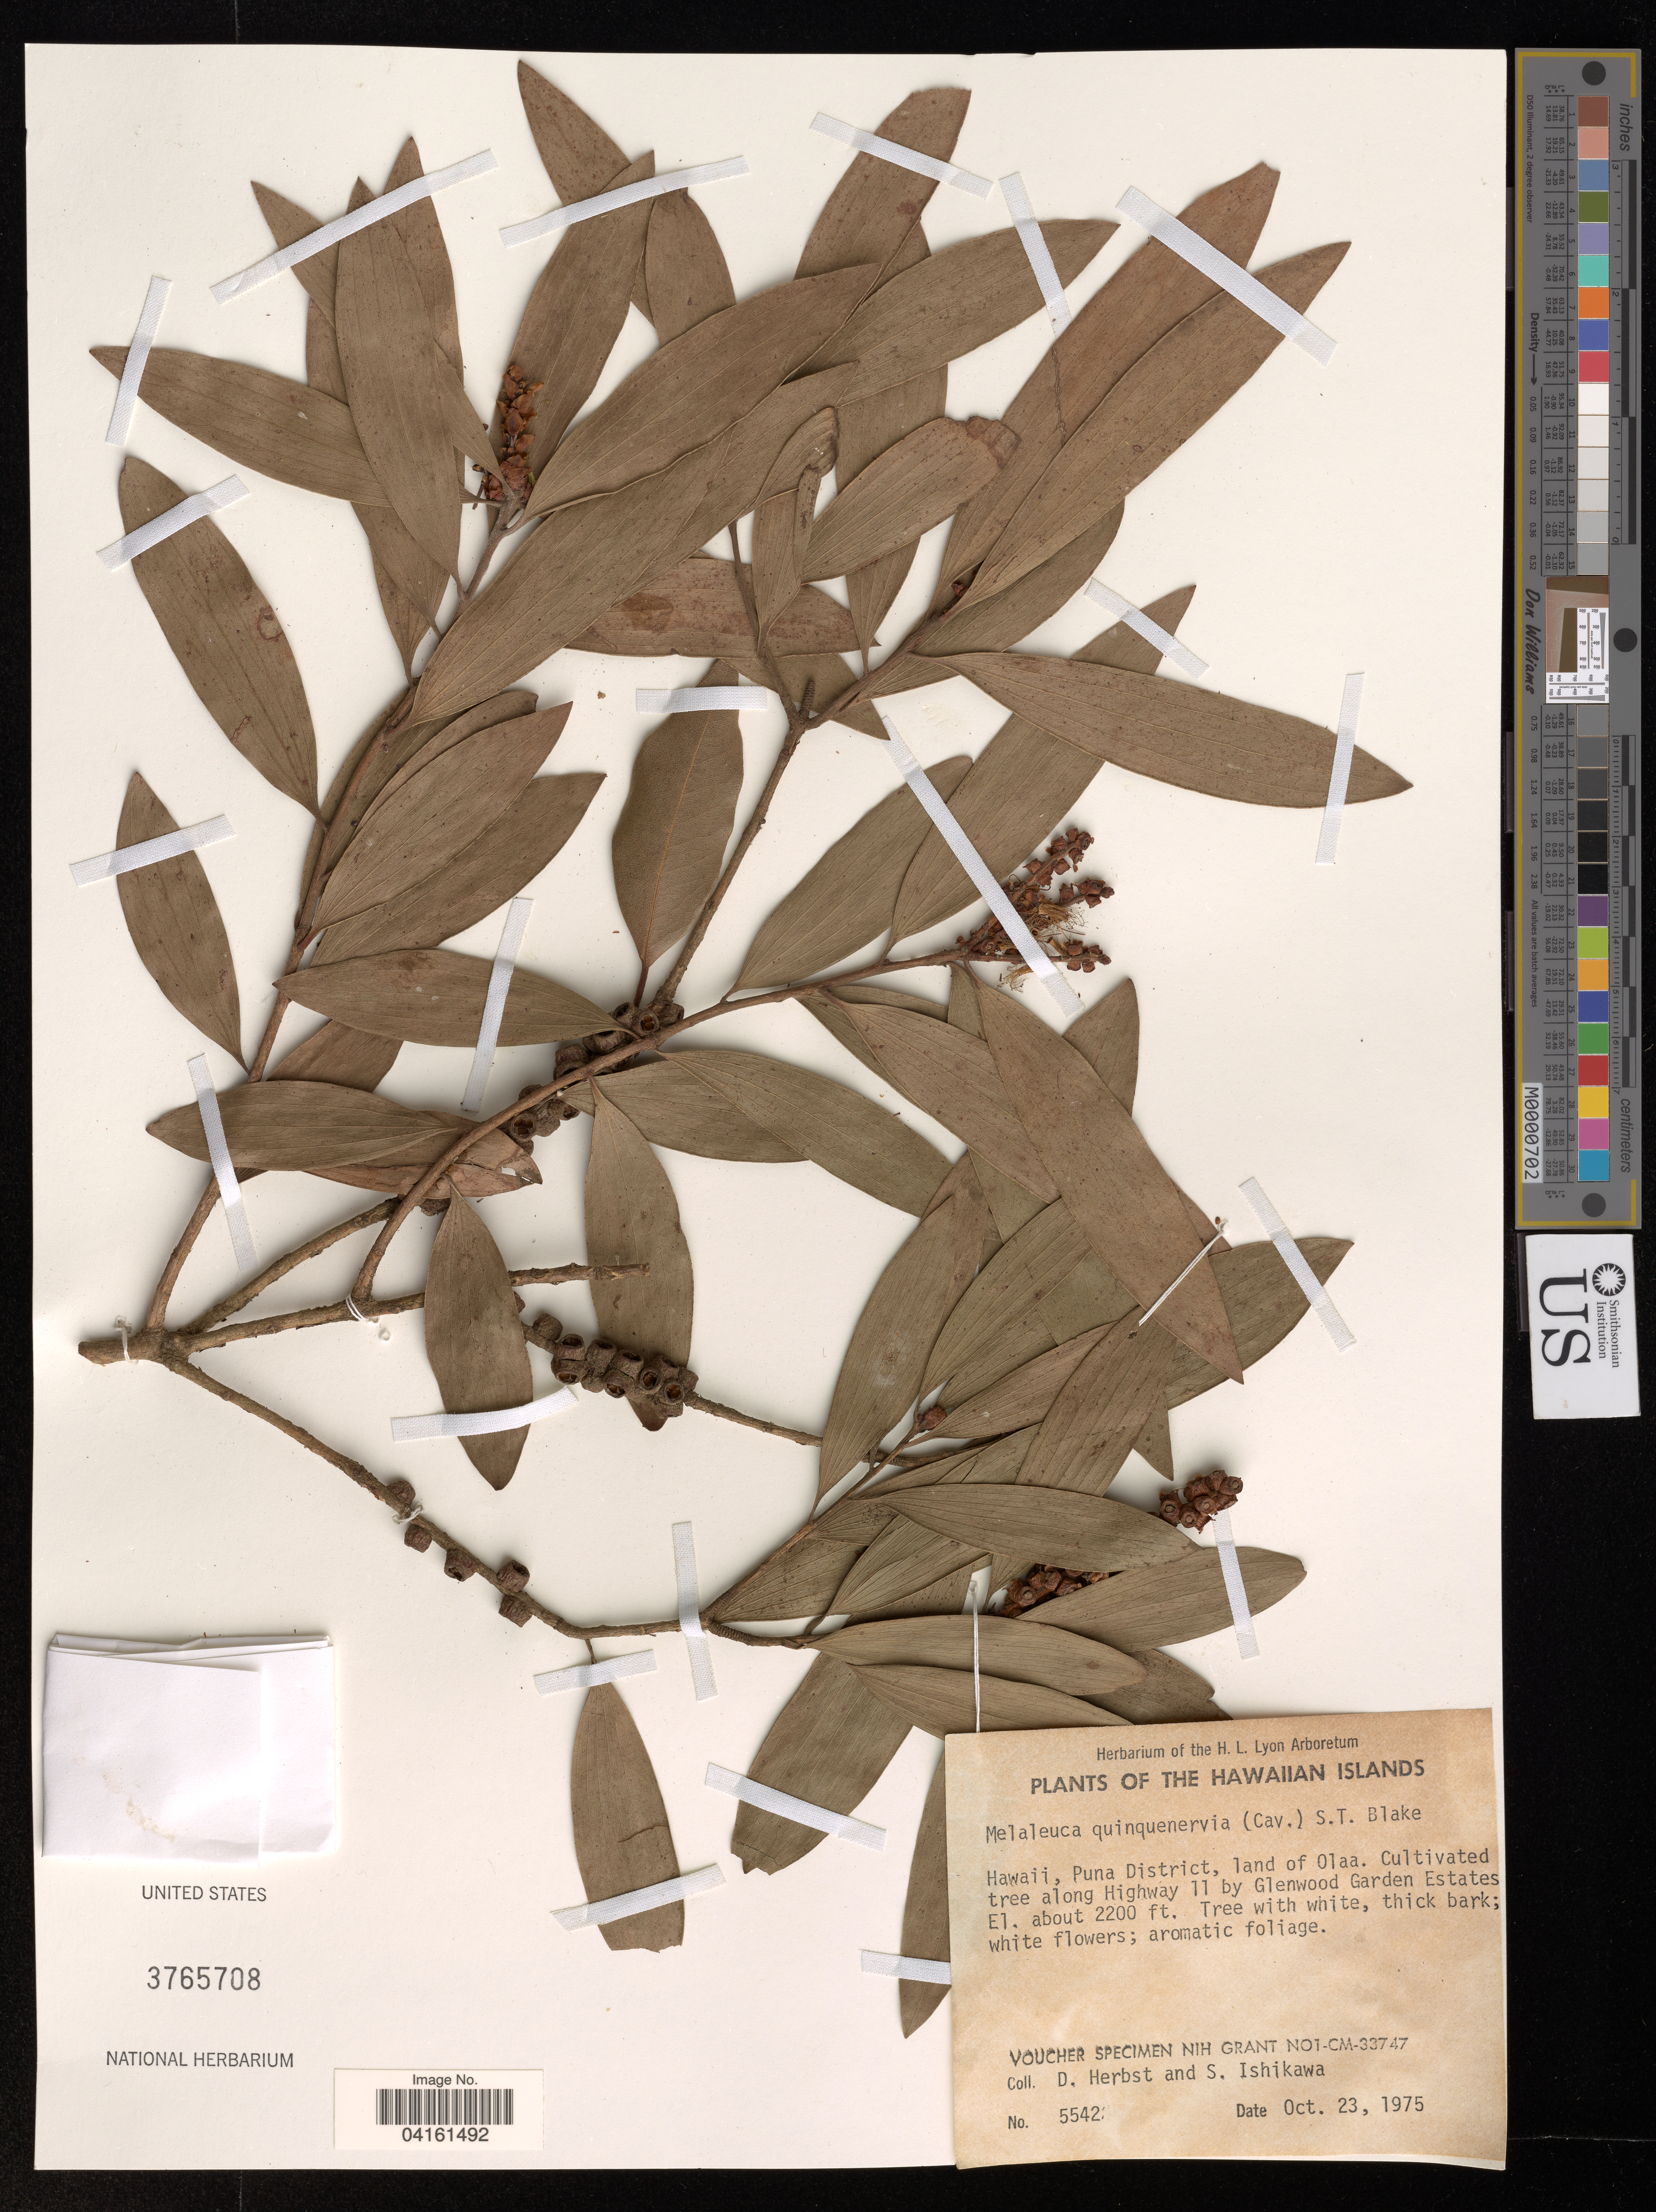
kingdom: Plantae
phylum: Tracheophyta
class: Magnoliopsida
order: Myrtales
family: Myrtaceae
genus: Melaleuca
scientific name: Melaleuca quinquenervia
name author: (Cav.) S.T. Blake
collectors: D. Herbst & S. Ishikawa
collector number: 5542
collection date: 1975-10-23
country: United States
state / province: Hawaii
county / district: Hawaii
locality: The Hawaiian Islands. Hawaii, Puna District, land of Olaa. Cultivated tree along Highway 11 by Glenwood Garden Estates.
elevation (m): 671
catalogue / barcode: US 3765708